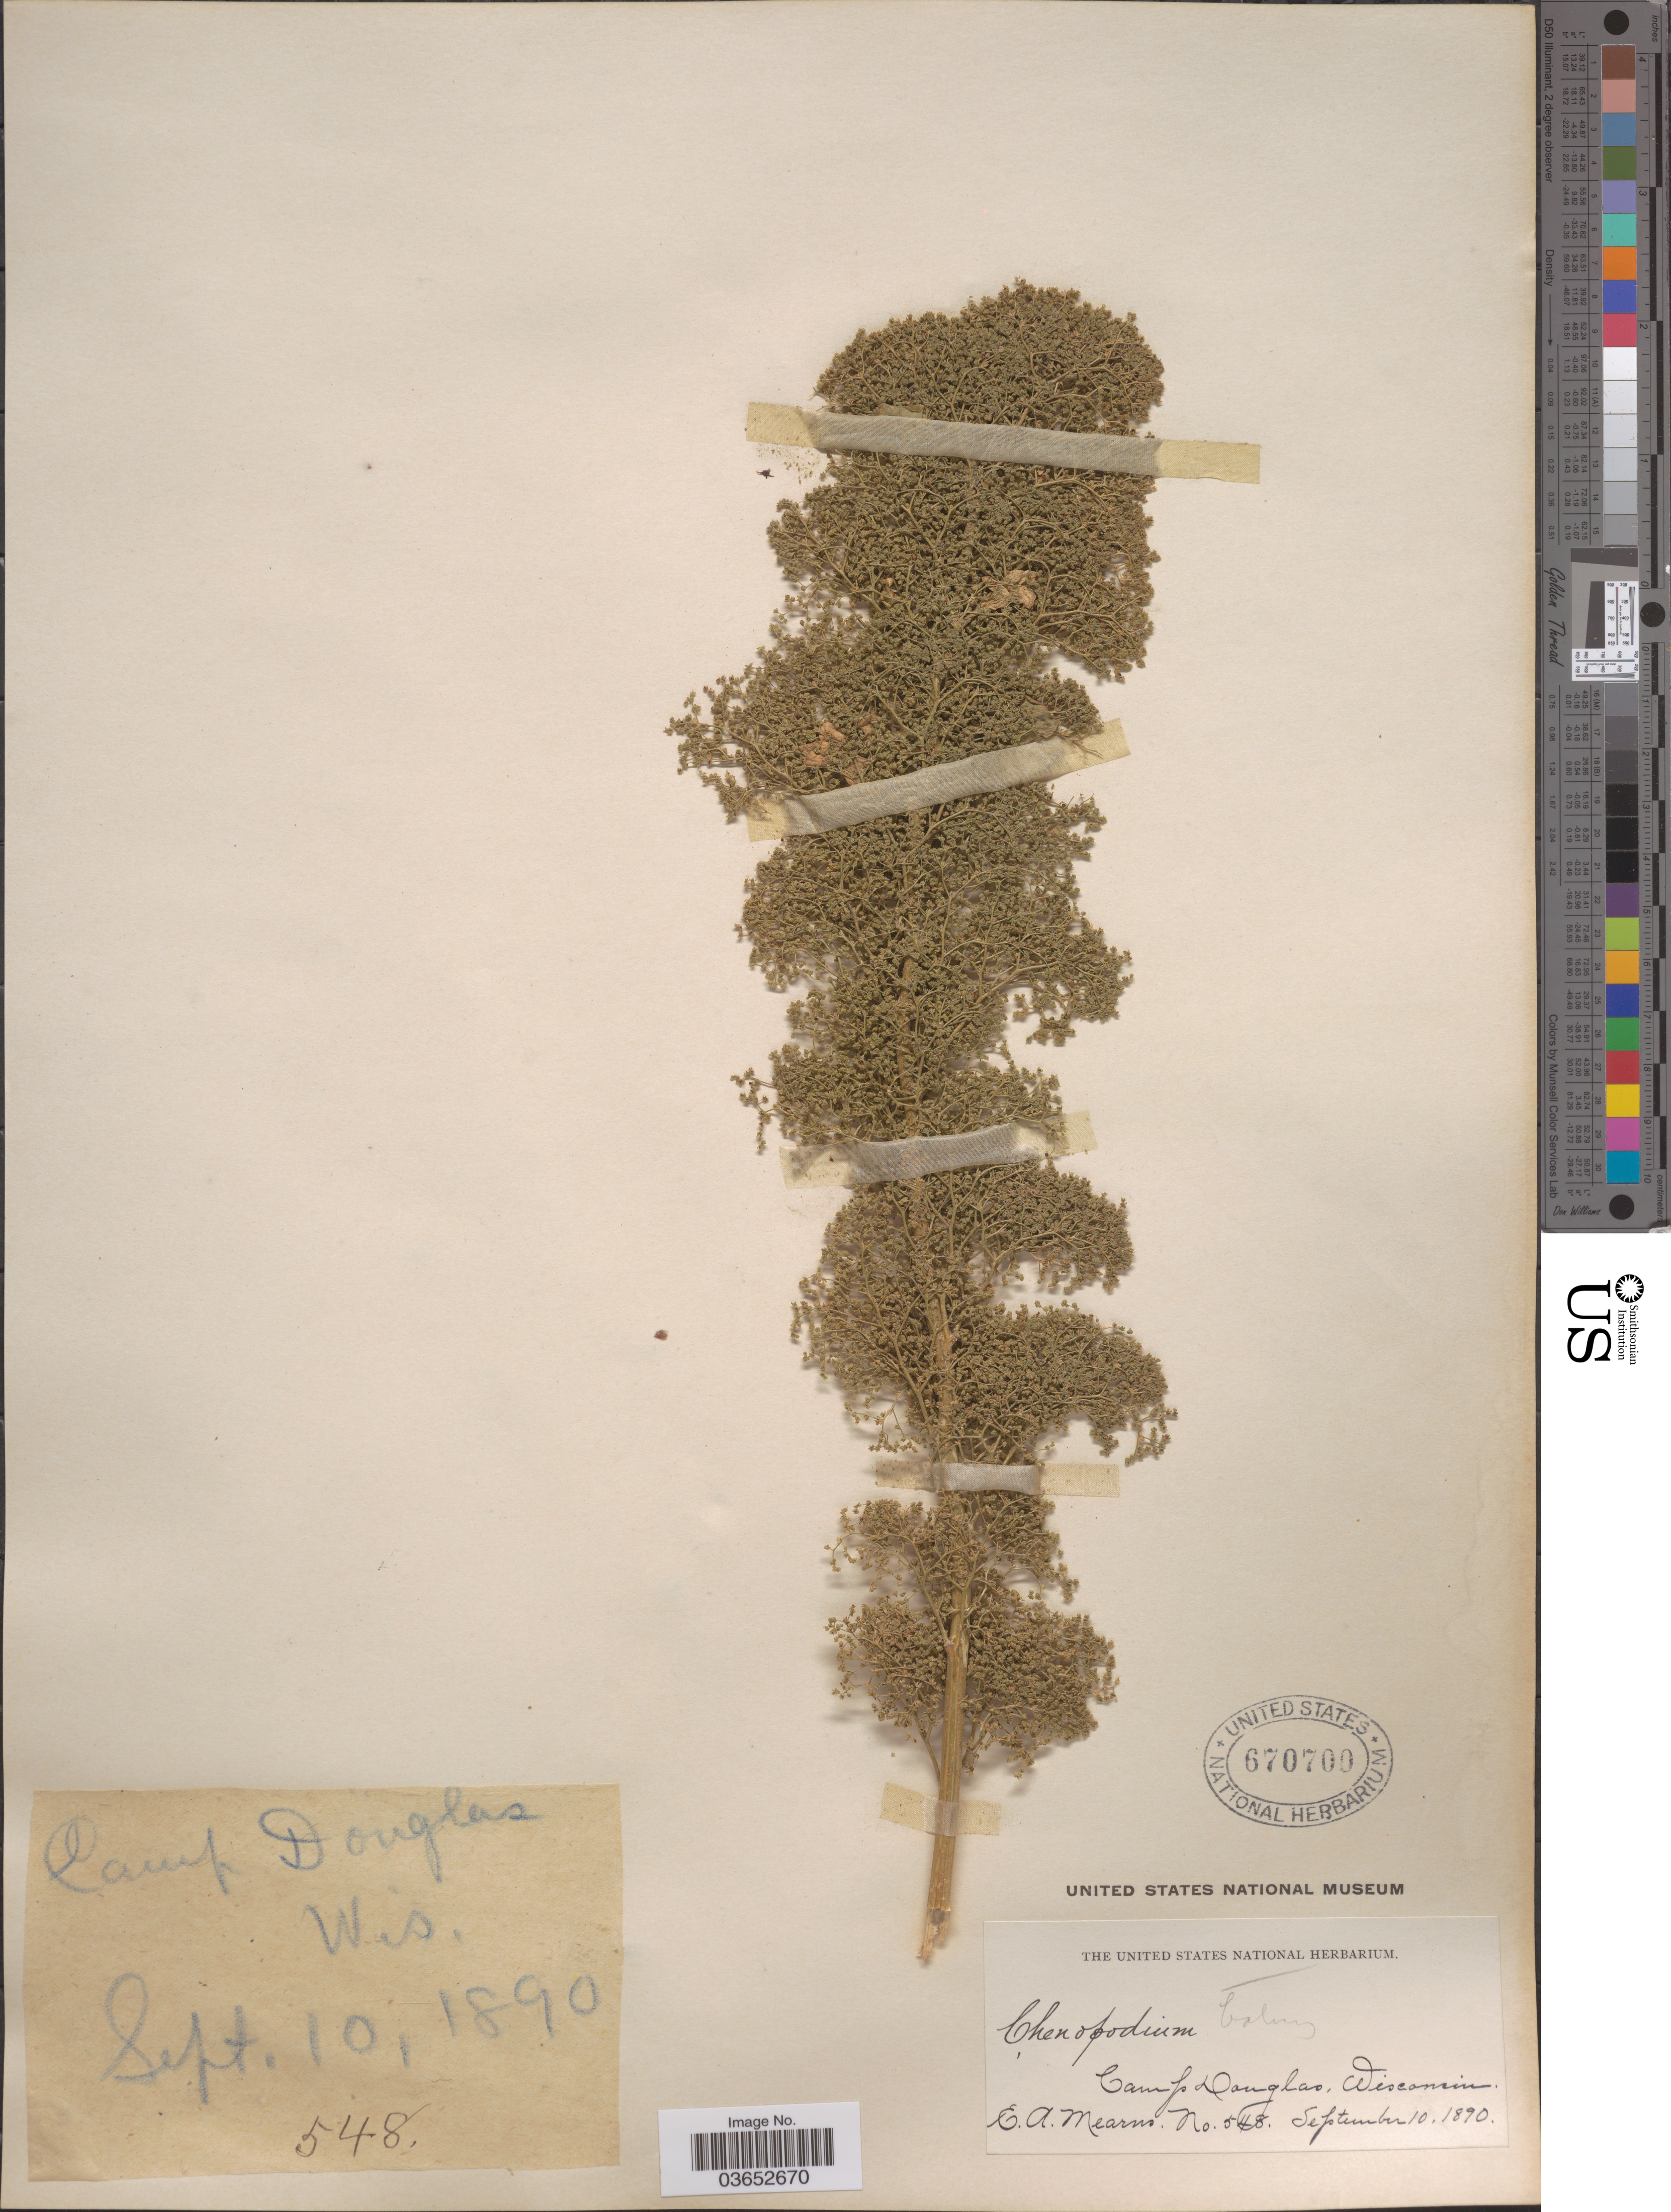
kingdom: Plantae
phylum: Tracheophyta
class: Magnoliopsida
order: Caryophyllales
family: Amaranthaceae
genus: Chenopodium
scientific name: Chenopodium botrys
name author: L.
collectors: E. A. Mearns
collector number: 548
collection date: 1890-09-10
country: United States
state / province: Wisconsin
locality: Camp Douglas.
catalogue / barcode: US 670700